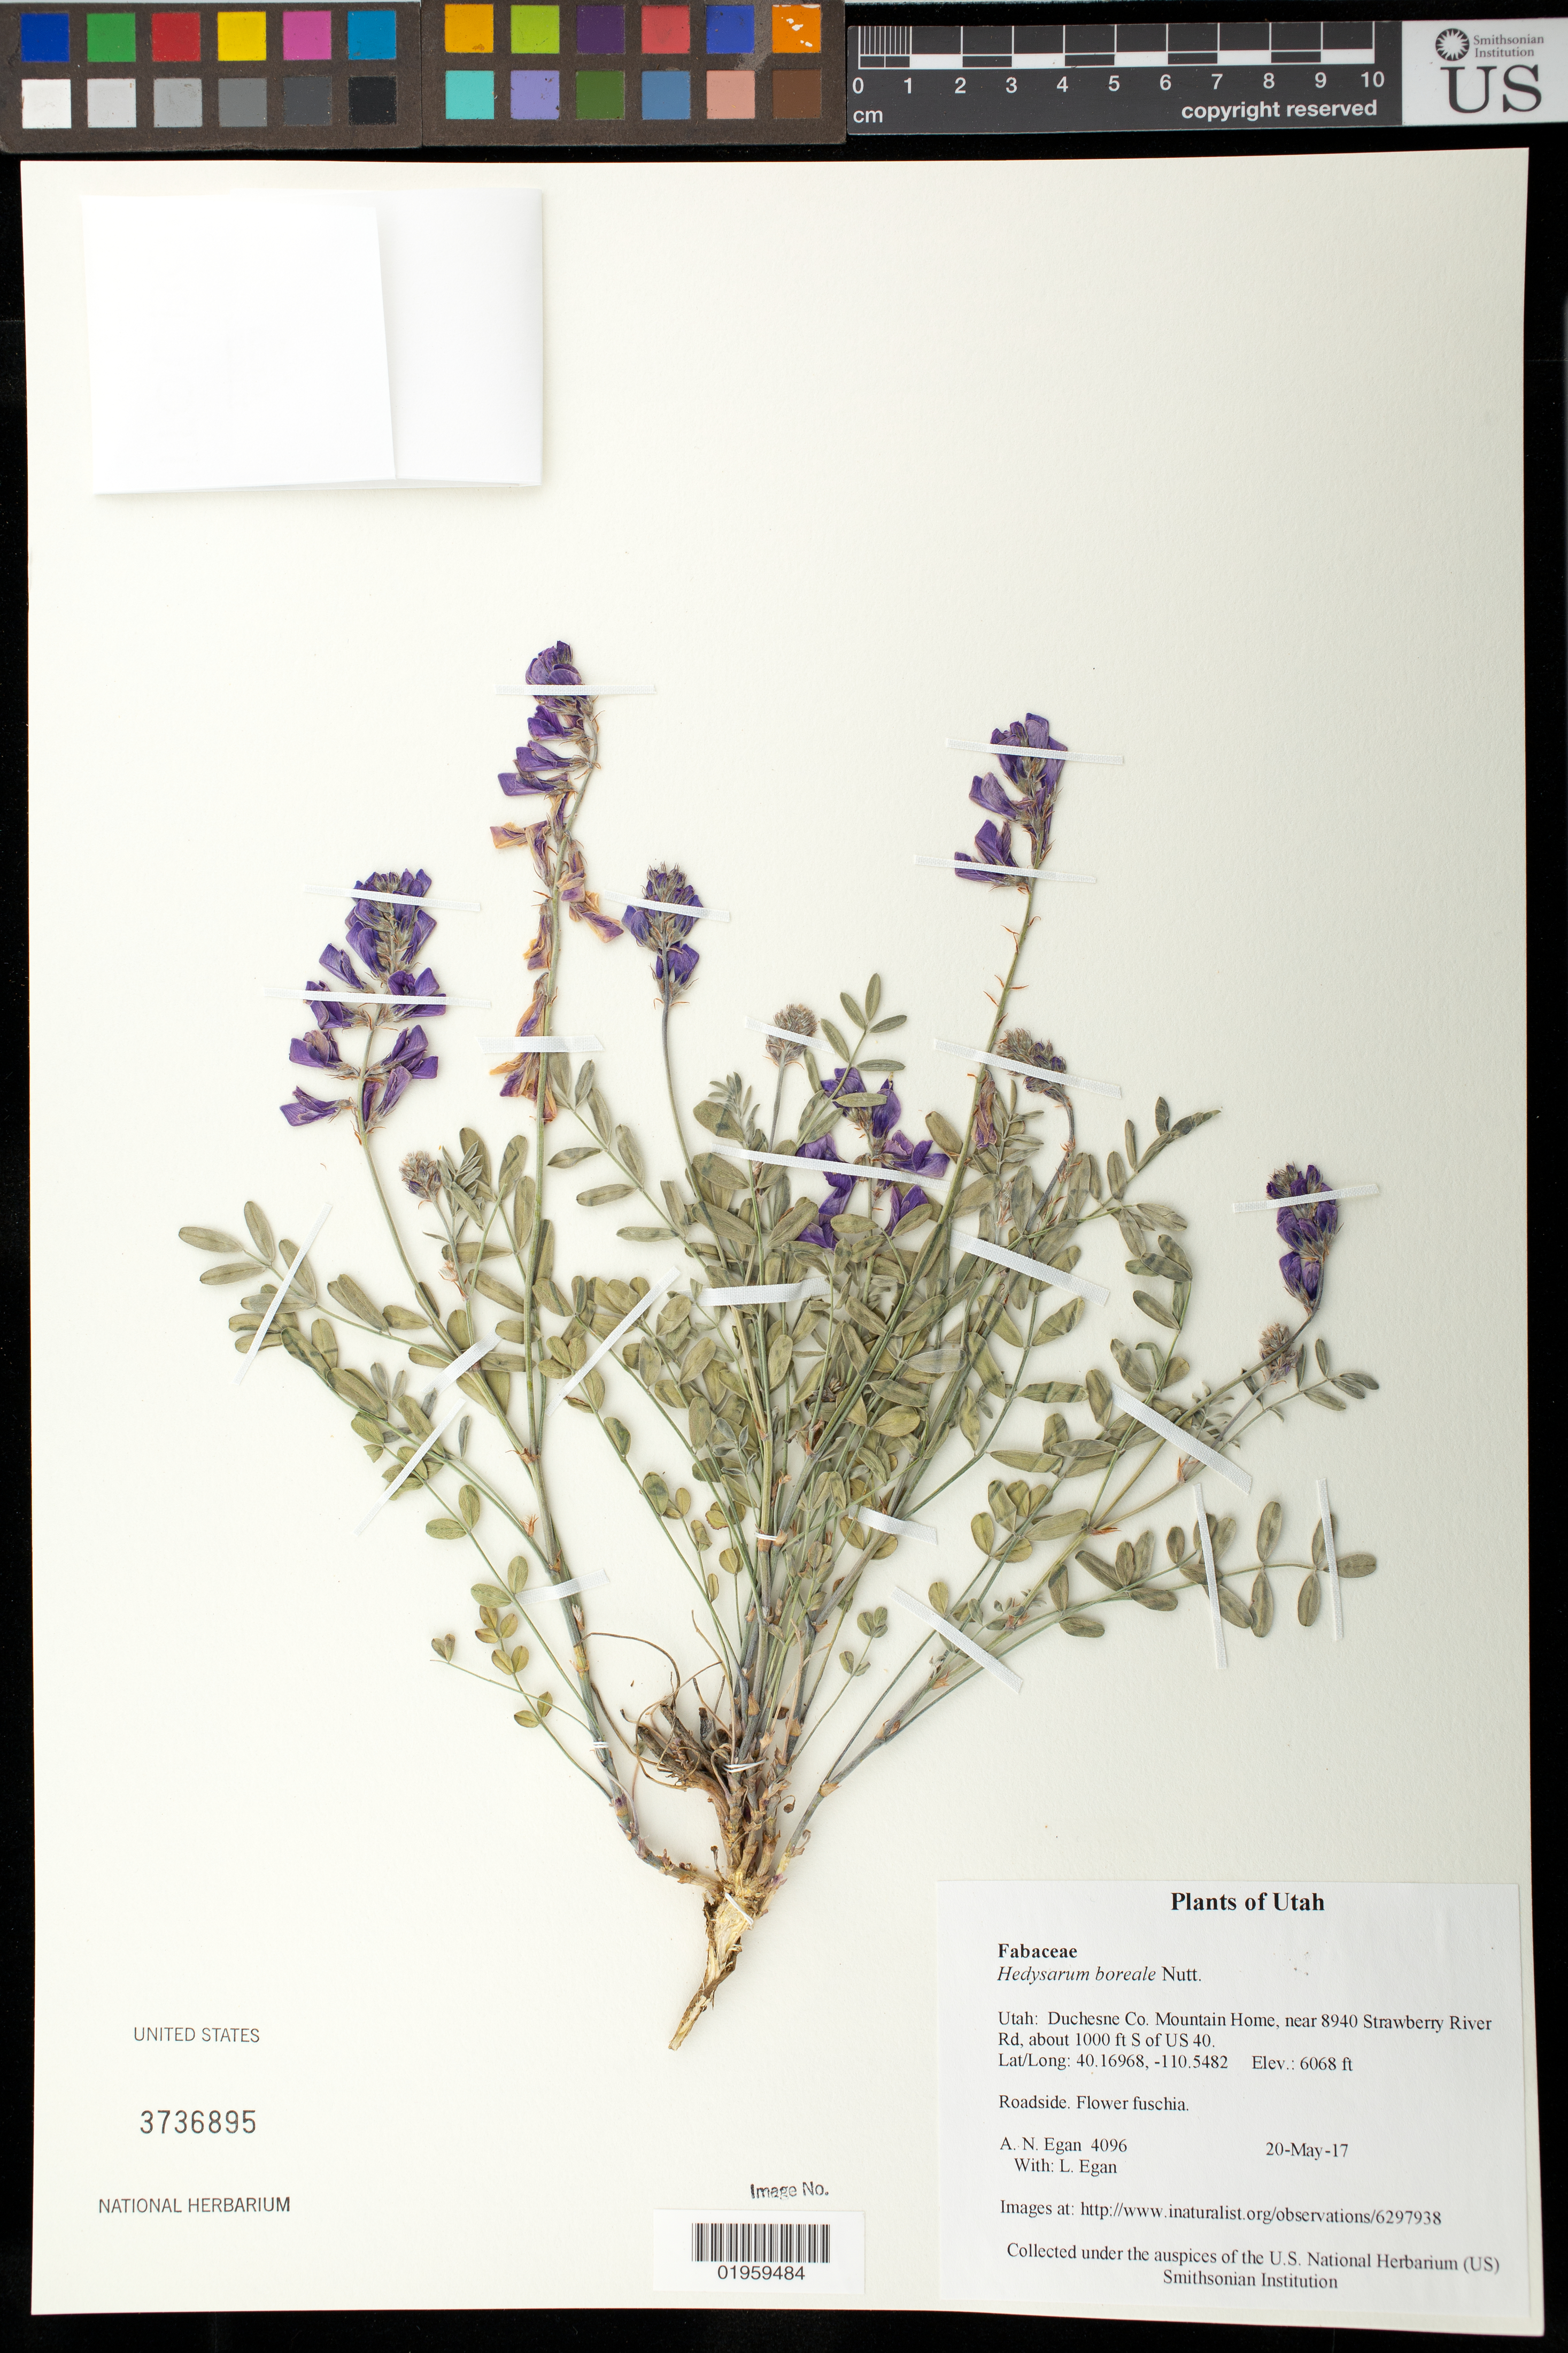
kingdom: Plantae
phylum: Tracheophyta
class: Magnoliopsida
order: Fabales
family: Fabaceae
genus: Hedysarum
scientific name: Hedysarum boreale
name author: Nutt.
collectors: A. N. Egan & L. Egan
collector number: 4096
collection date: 2017-05-20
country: United States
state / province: Utah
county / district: Duchesne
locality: Mountain Home, near 8940 Strawberry River Rd, about 1000 ft S of US 40.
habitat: Roadside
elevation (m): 1850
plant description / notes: http://www.inaturalist.org/observations/6297938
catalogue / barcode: US 3736895